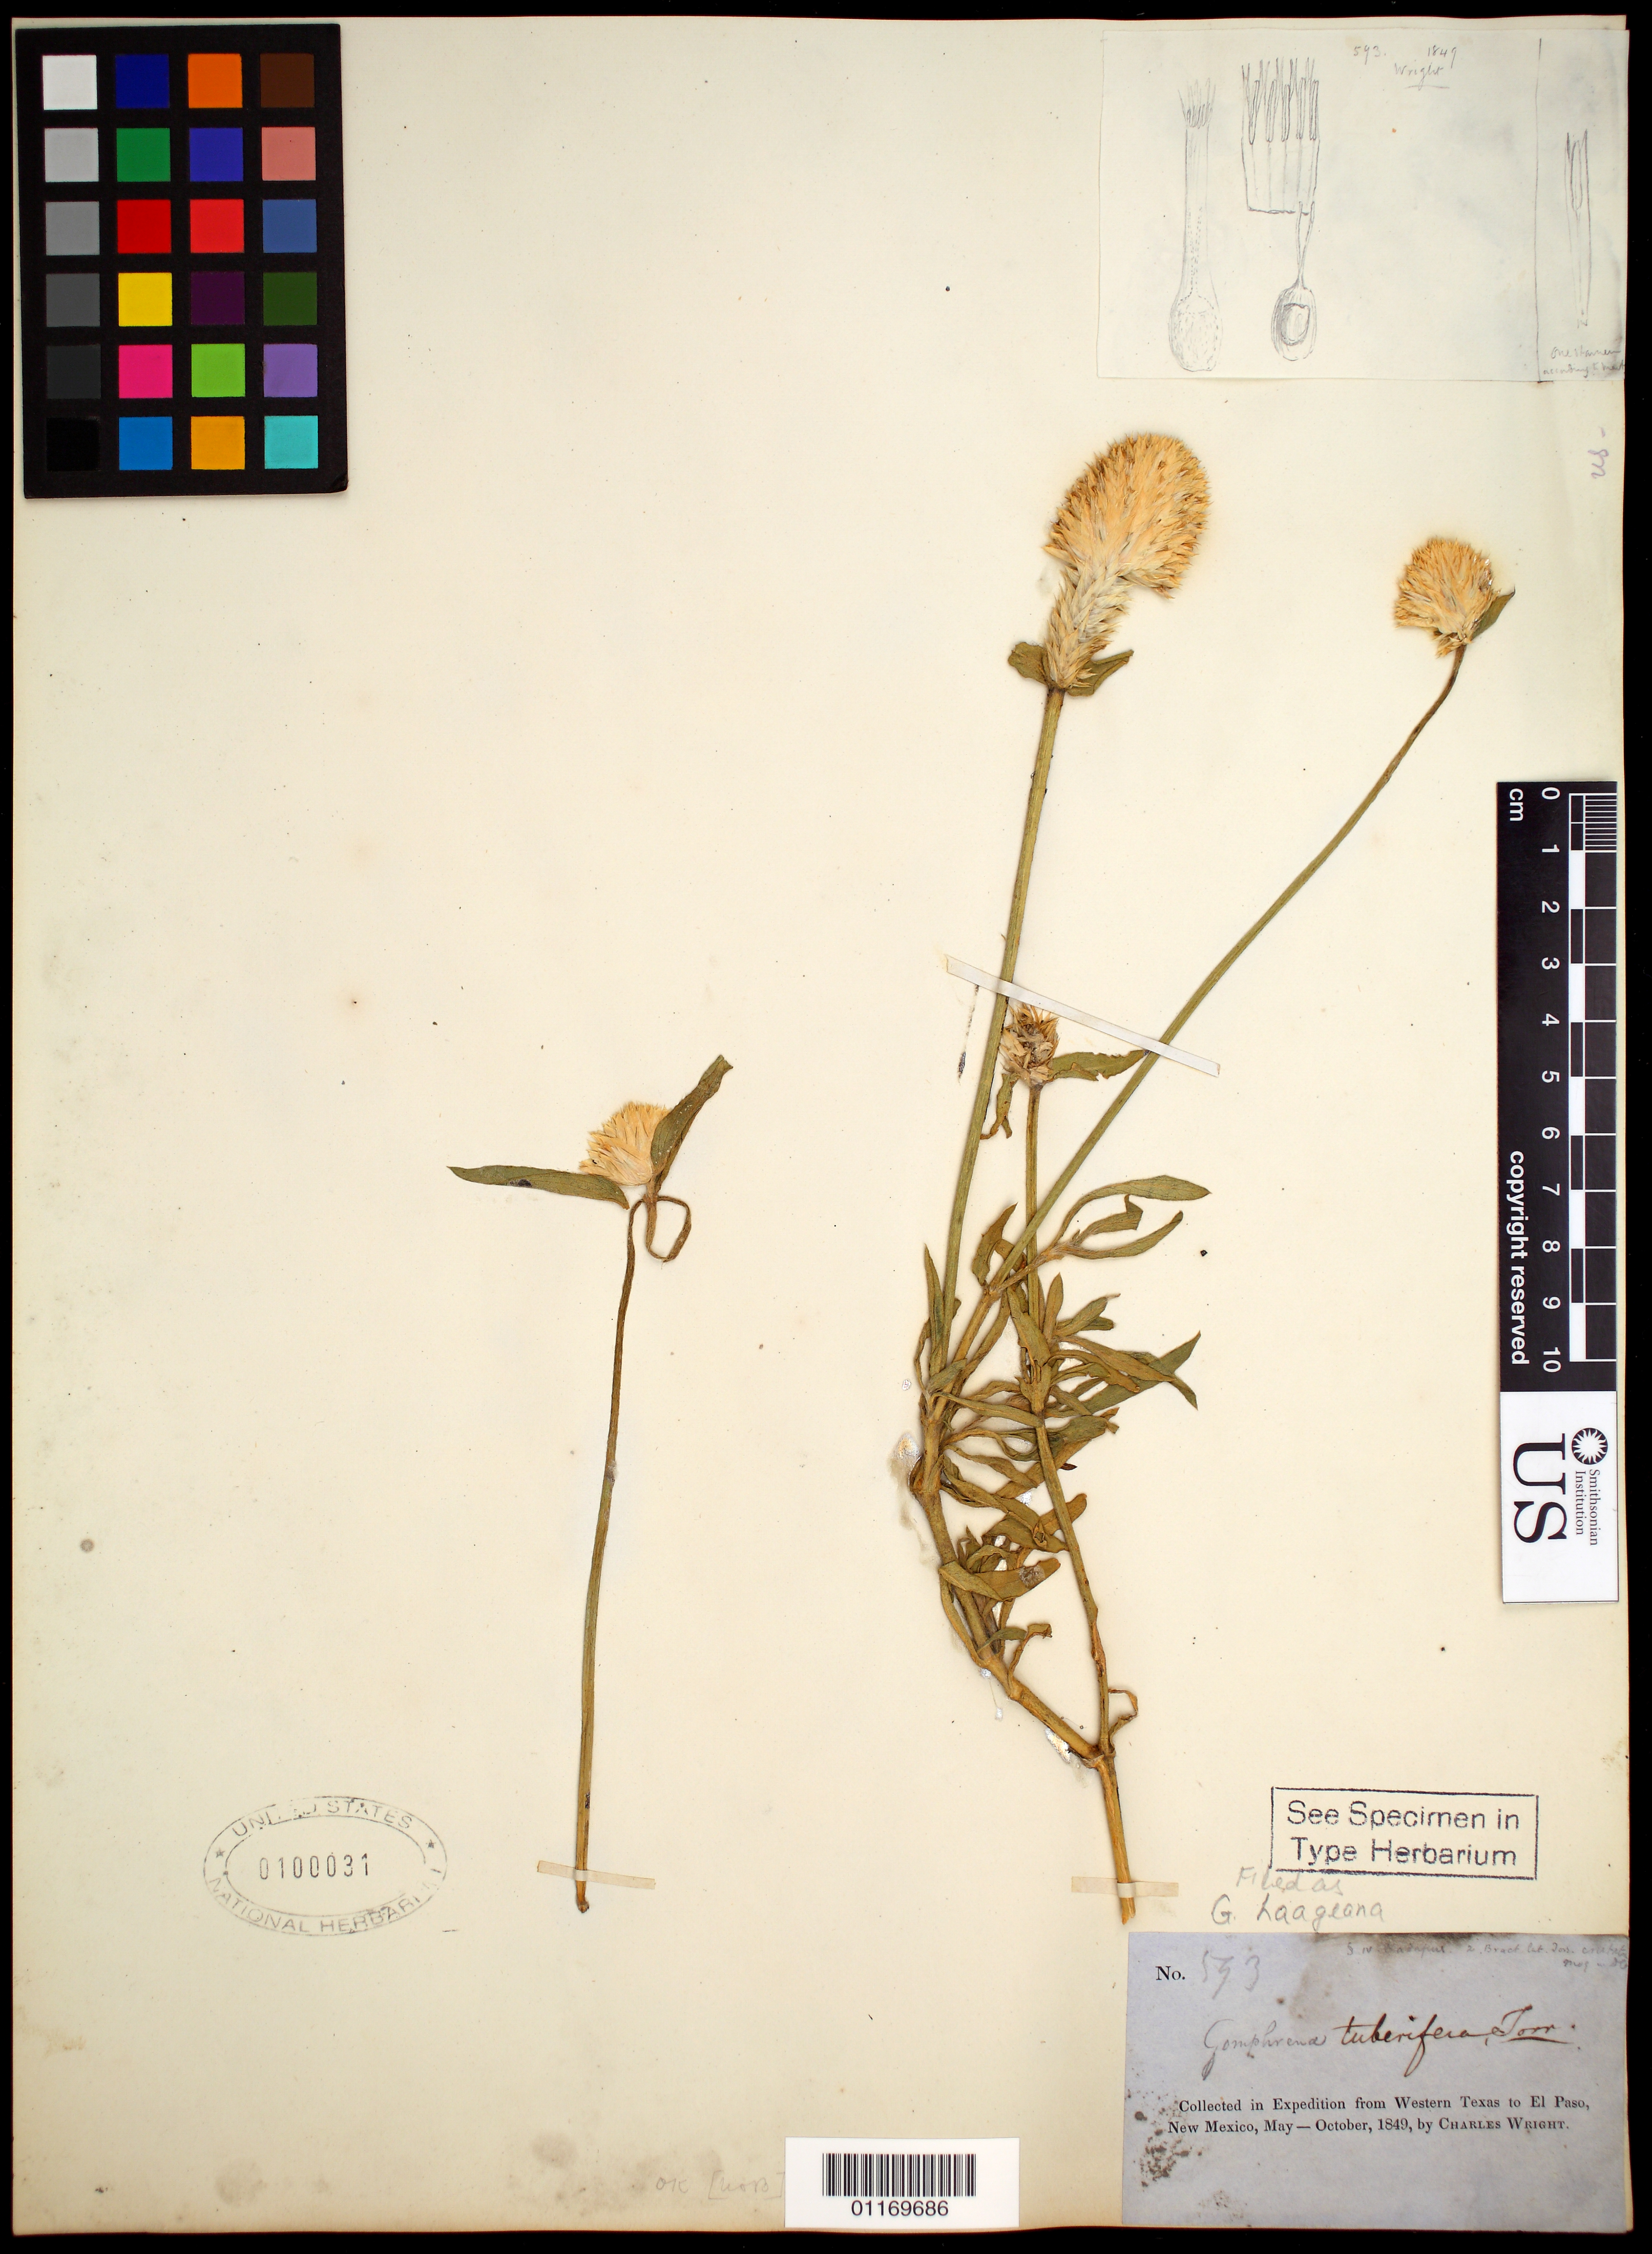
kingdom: Plantae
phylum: Tracheophyta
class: Magnoliopsida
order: Caryophyllales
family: Amaranthaceae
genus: Gomphrena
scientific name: Gomphrena haageana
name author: Klotzsch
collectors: C. Wright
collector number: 593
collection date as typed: May 1849 to -- Oct 1849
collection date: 1849-05/1849-10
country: United States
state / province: New Mexico / Texas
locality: From Western Texas to El Paso, New Mexico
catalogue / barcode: US 100031